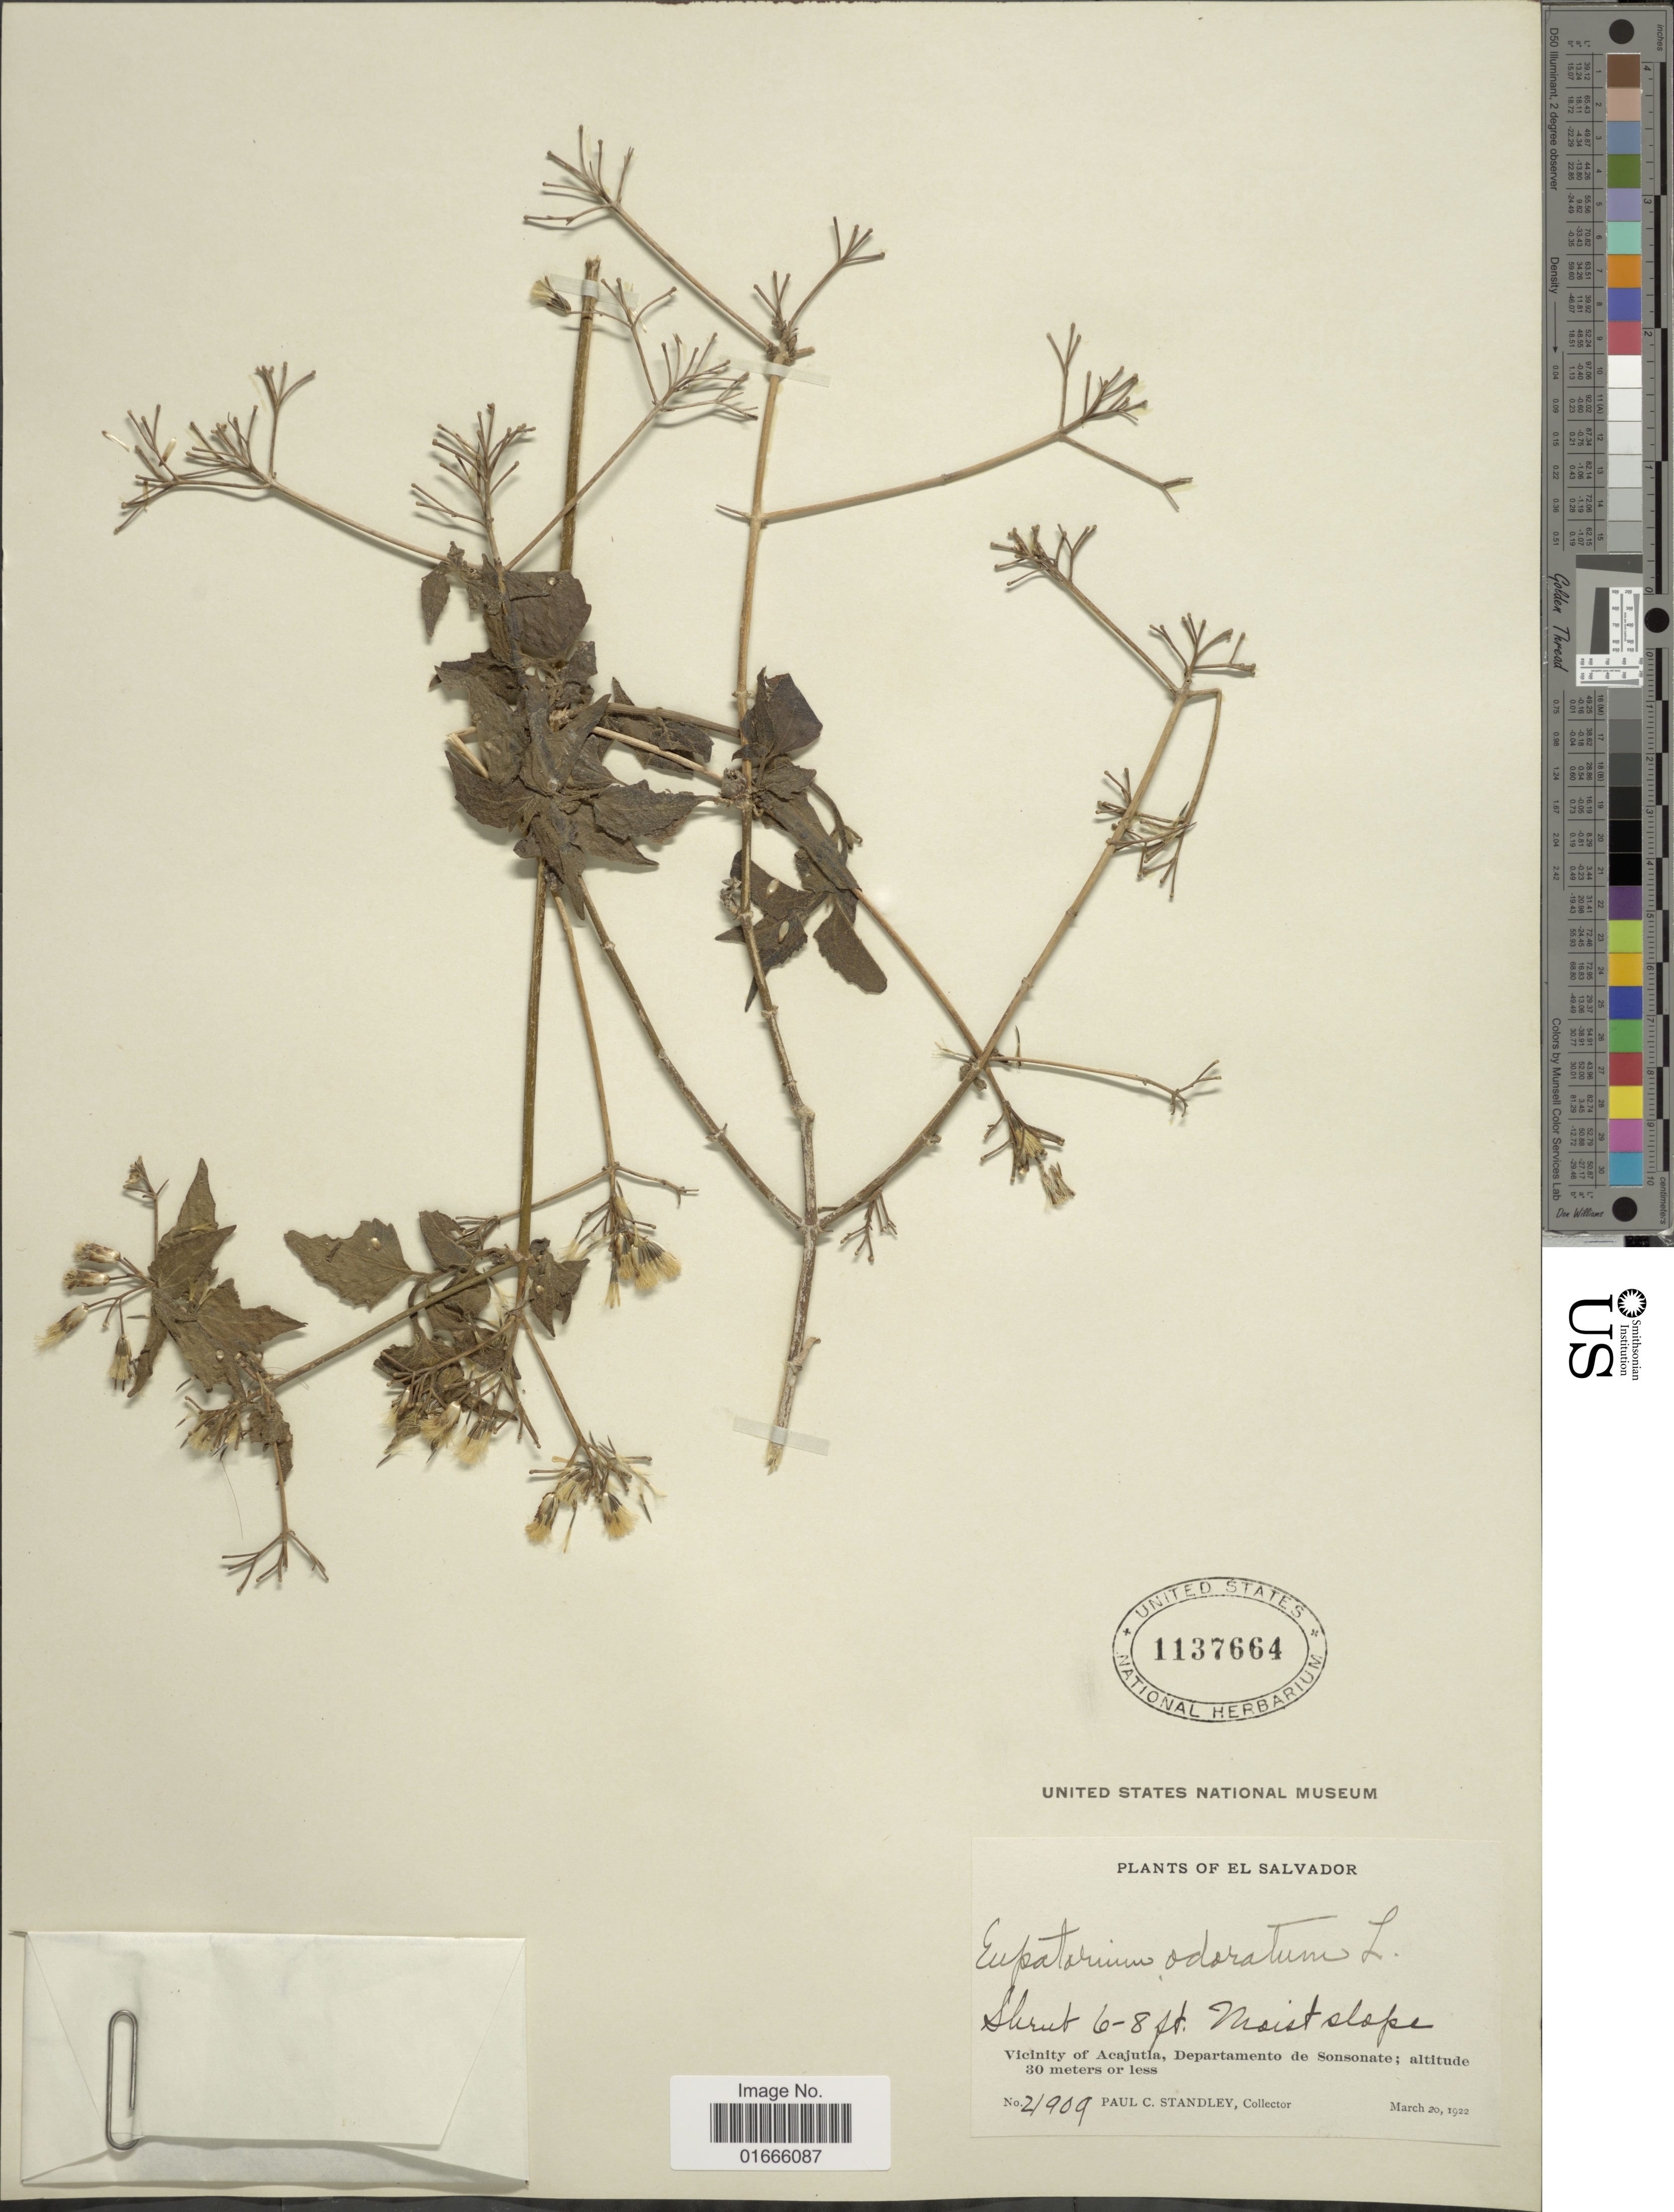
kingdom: Plantae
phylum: Tracheophyta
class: Magnoliopsida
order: Asterales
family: Asteraceae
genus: Chromolaena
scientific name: Chromolaena odorata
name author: (L.) R.M. King & H. Rob.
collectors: P. C. Standley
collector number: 21909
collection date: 1922-03-20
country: El Salvador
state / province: Sonsonate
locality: Vicinity of Acajutla, Departamento de Sonsonate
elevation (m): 30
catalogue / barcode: US 1137664